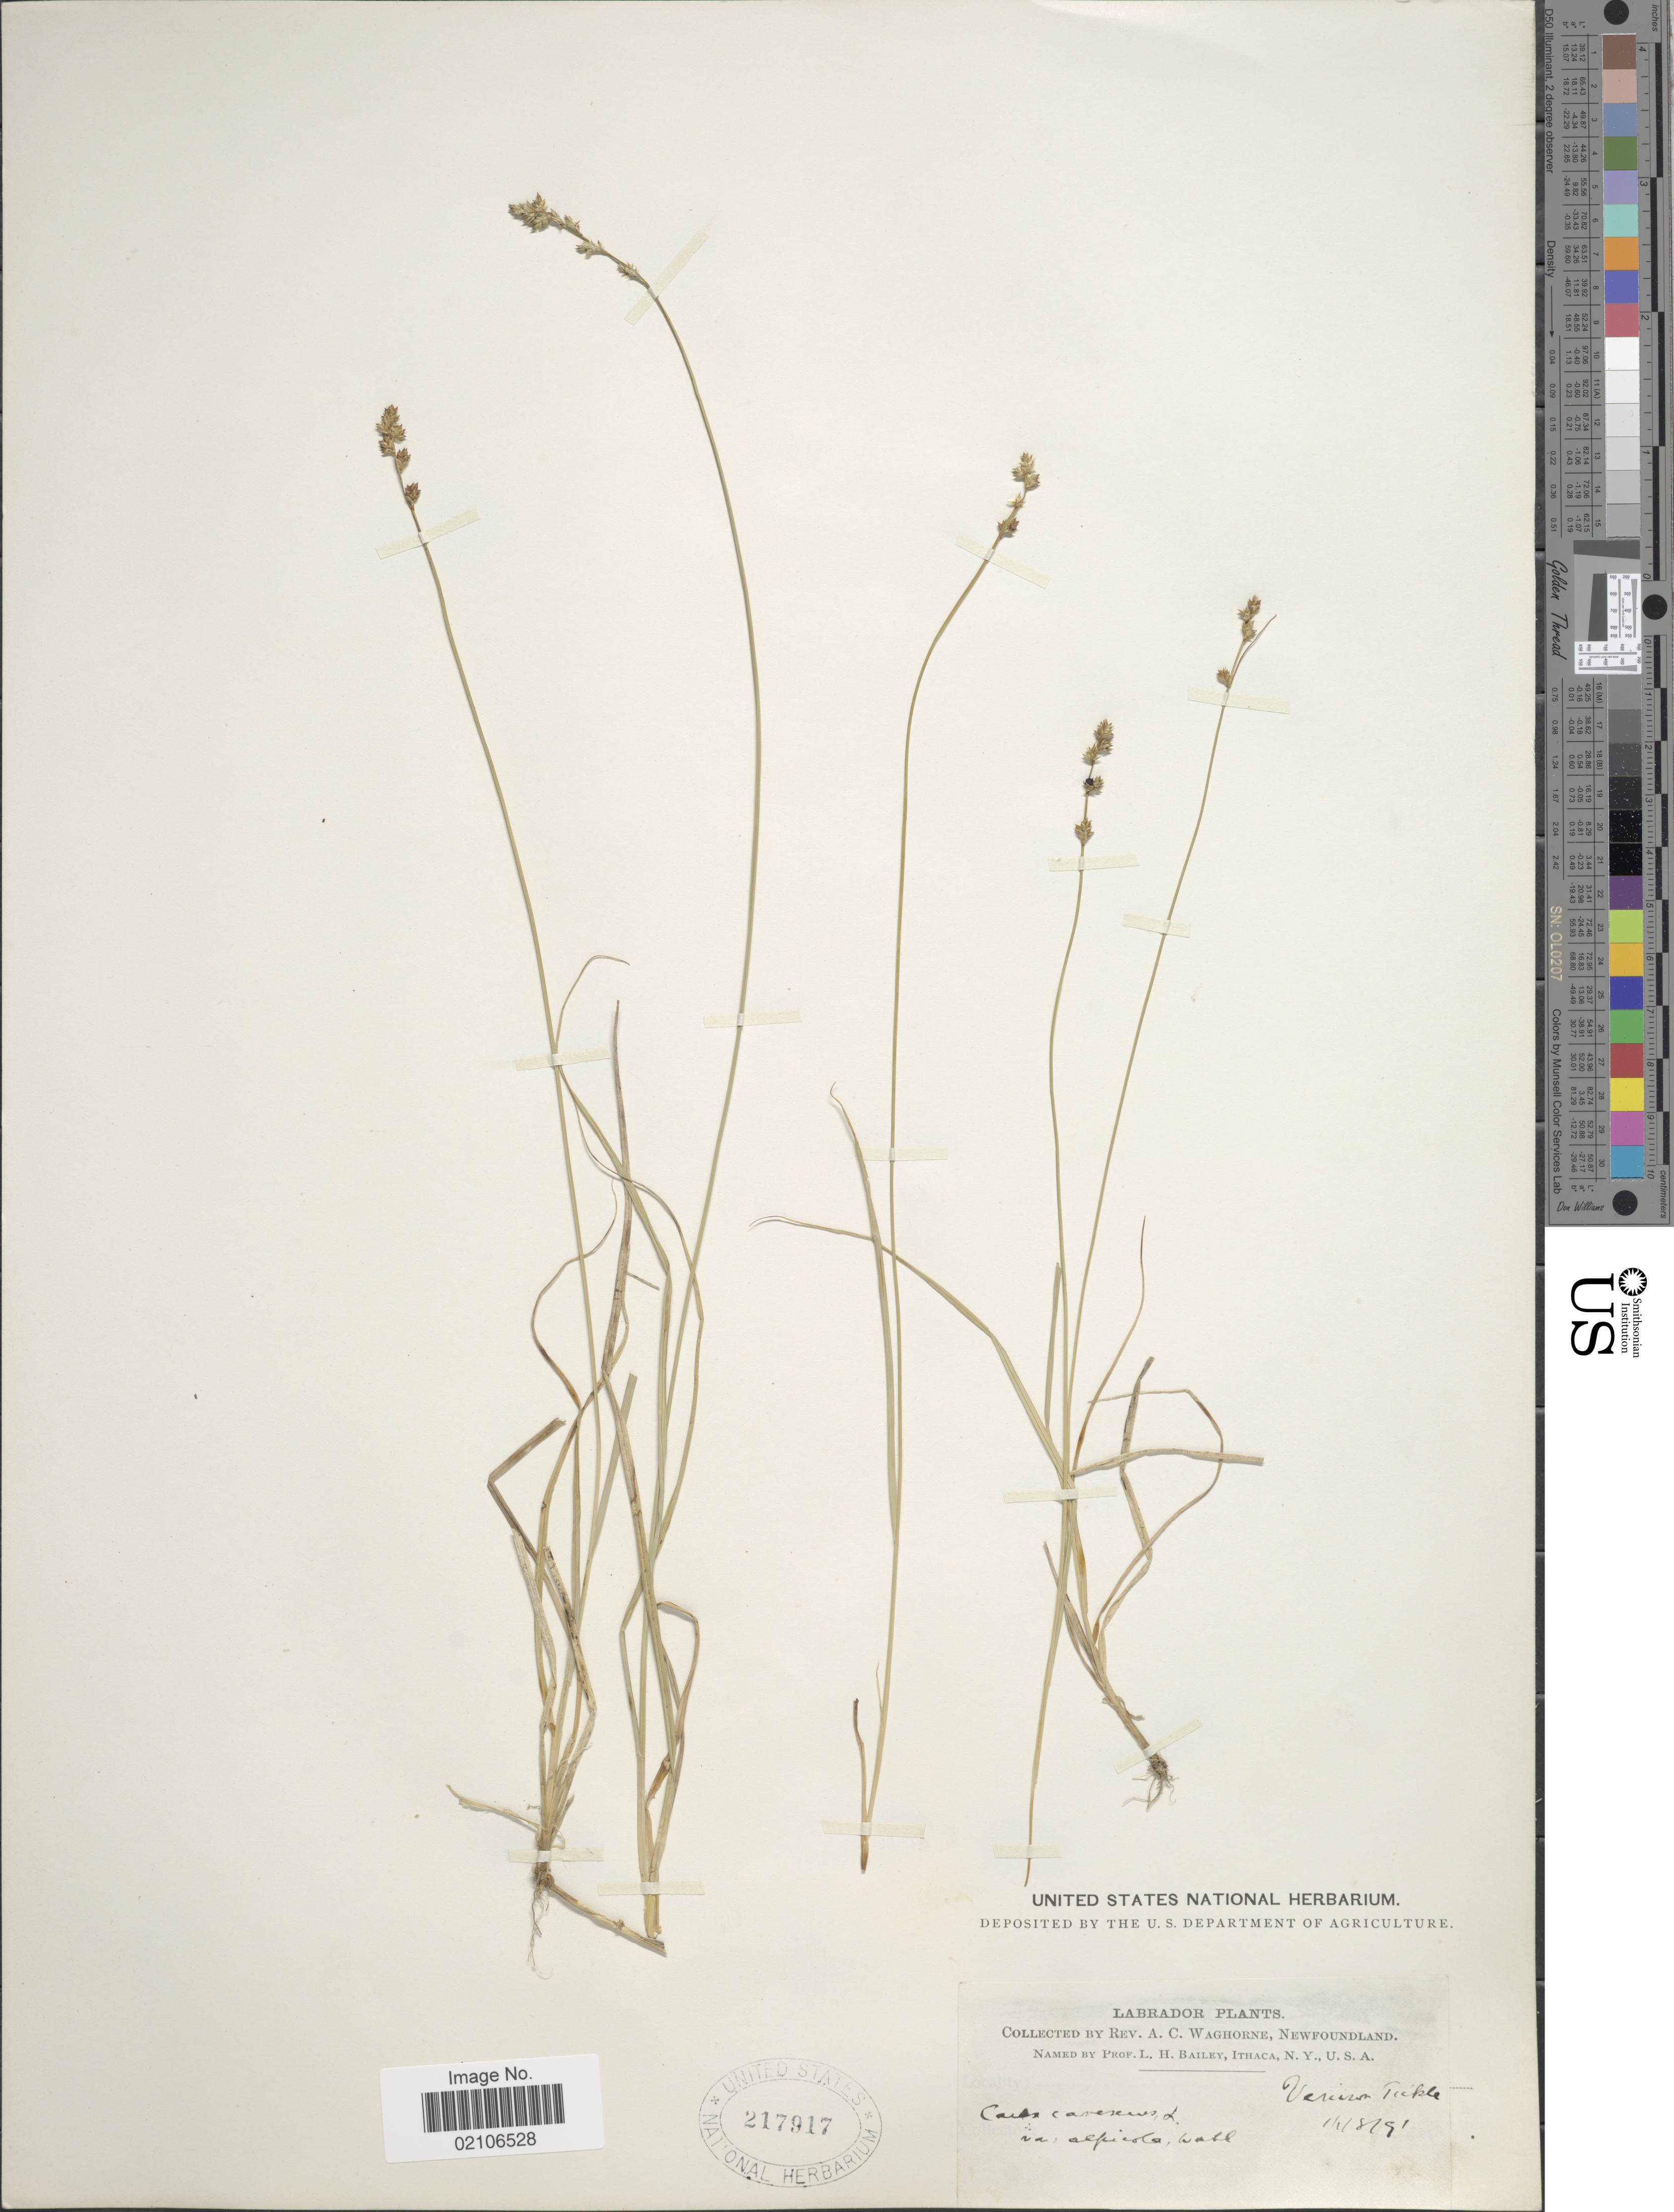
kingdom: Plantae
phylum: Tracheophyta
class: Liliopsida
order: Poales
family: Cyperaceae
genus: Carex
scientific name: Carex brunnescens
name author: (Pers.) Poir.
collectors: A. Waghorne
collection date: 1891-08-11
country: Canada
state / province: Newfoundland and Labrador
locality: Labrador, Venison Tickle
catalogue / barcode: US 217917